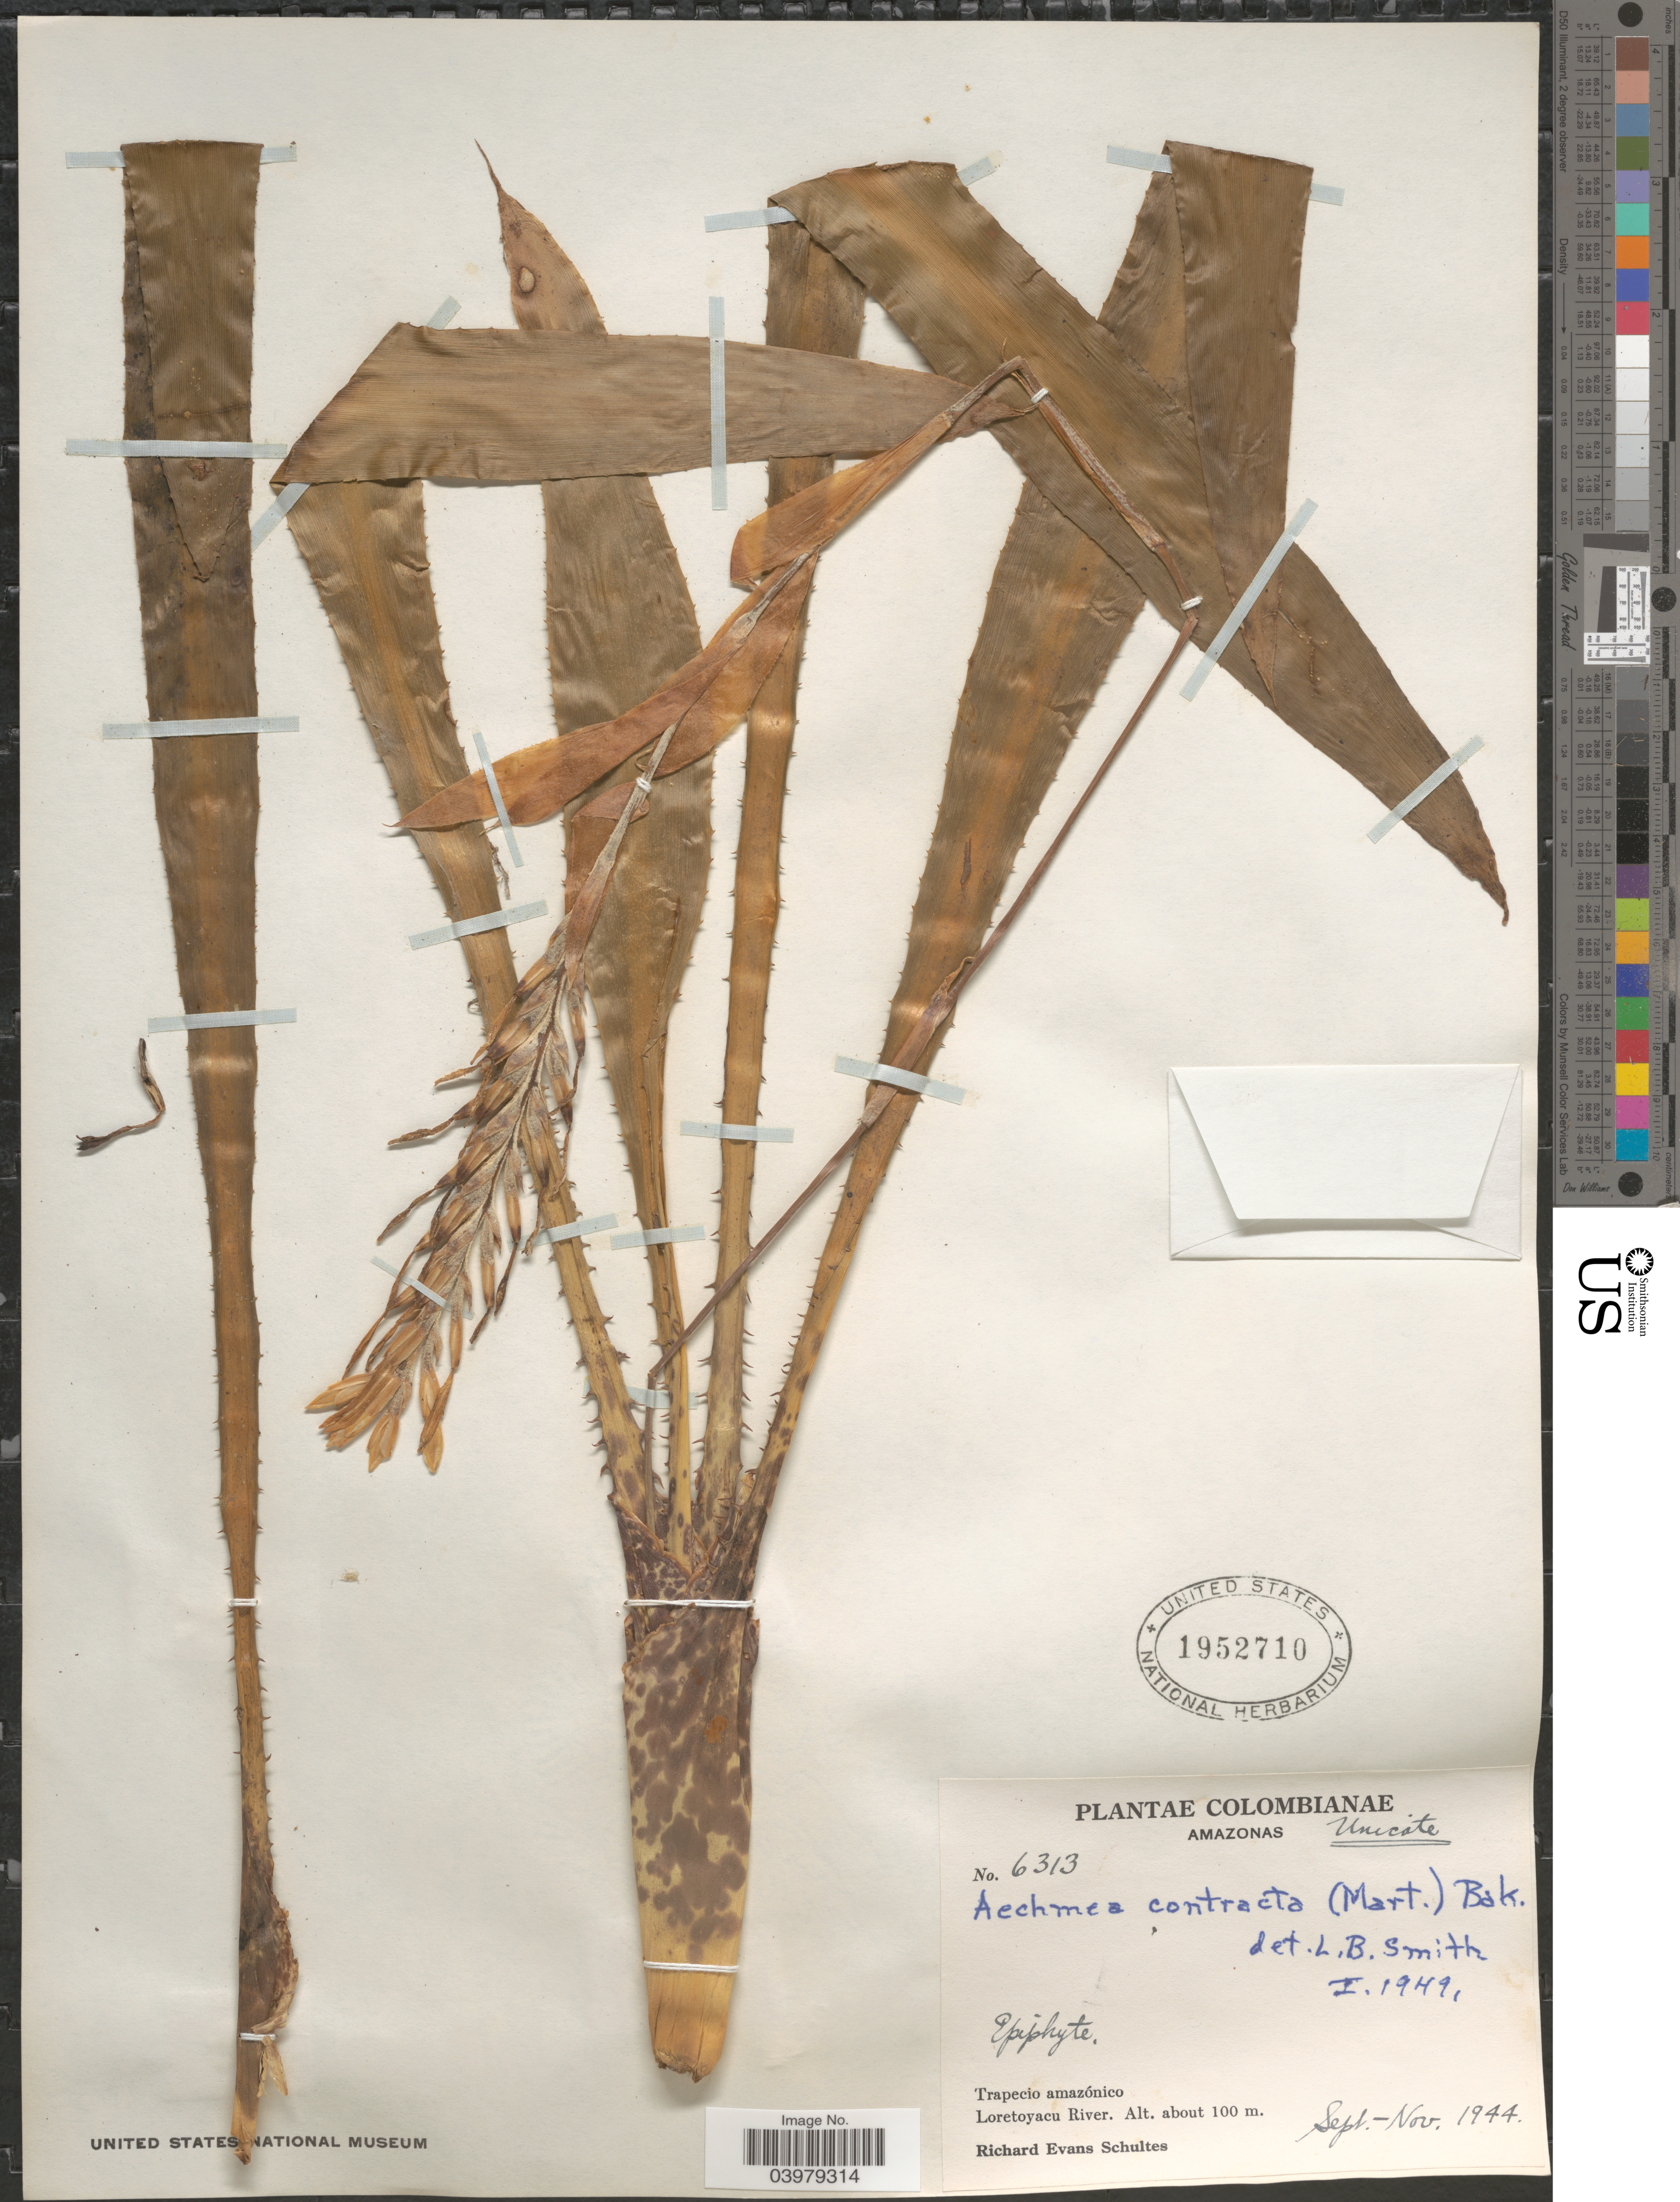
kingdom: Plantae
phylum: Tracheophyta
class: Liliopsida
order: Poales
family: Bromeliaceae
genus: Aechmea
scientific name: Aechmea contracta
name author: (Mart. ex Schult. f.) Baker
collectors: R. E. Schultes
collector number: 6313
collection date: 1944-09/1944-11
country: Colombia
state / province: Amazônas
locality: Trapecio amazónico. Loretoyacu River.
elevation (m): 100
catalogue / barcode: US 1952710